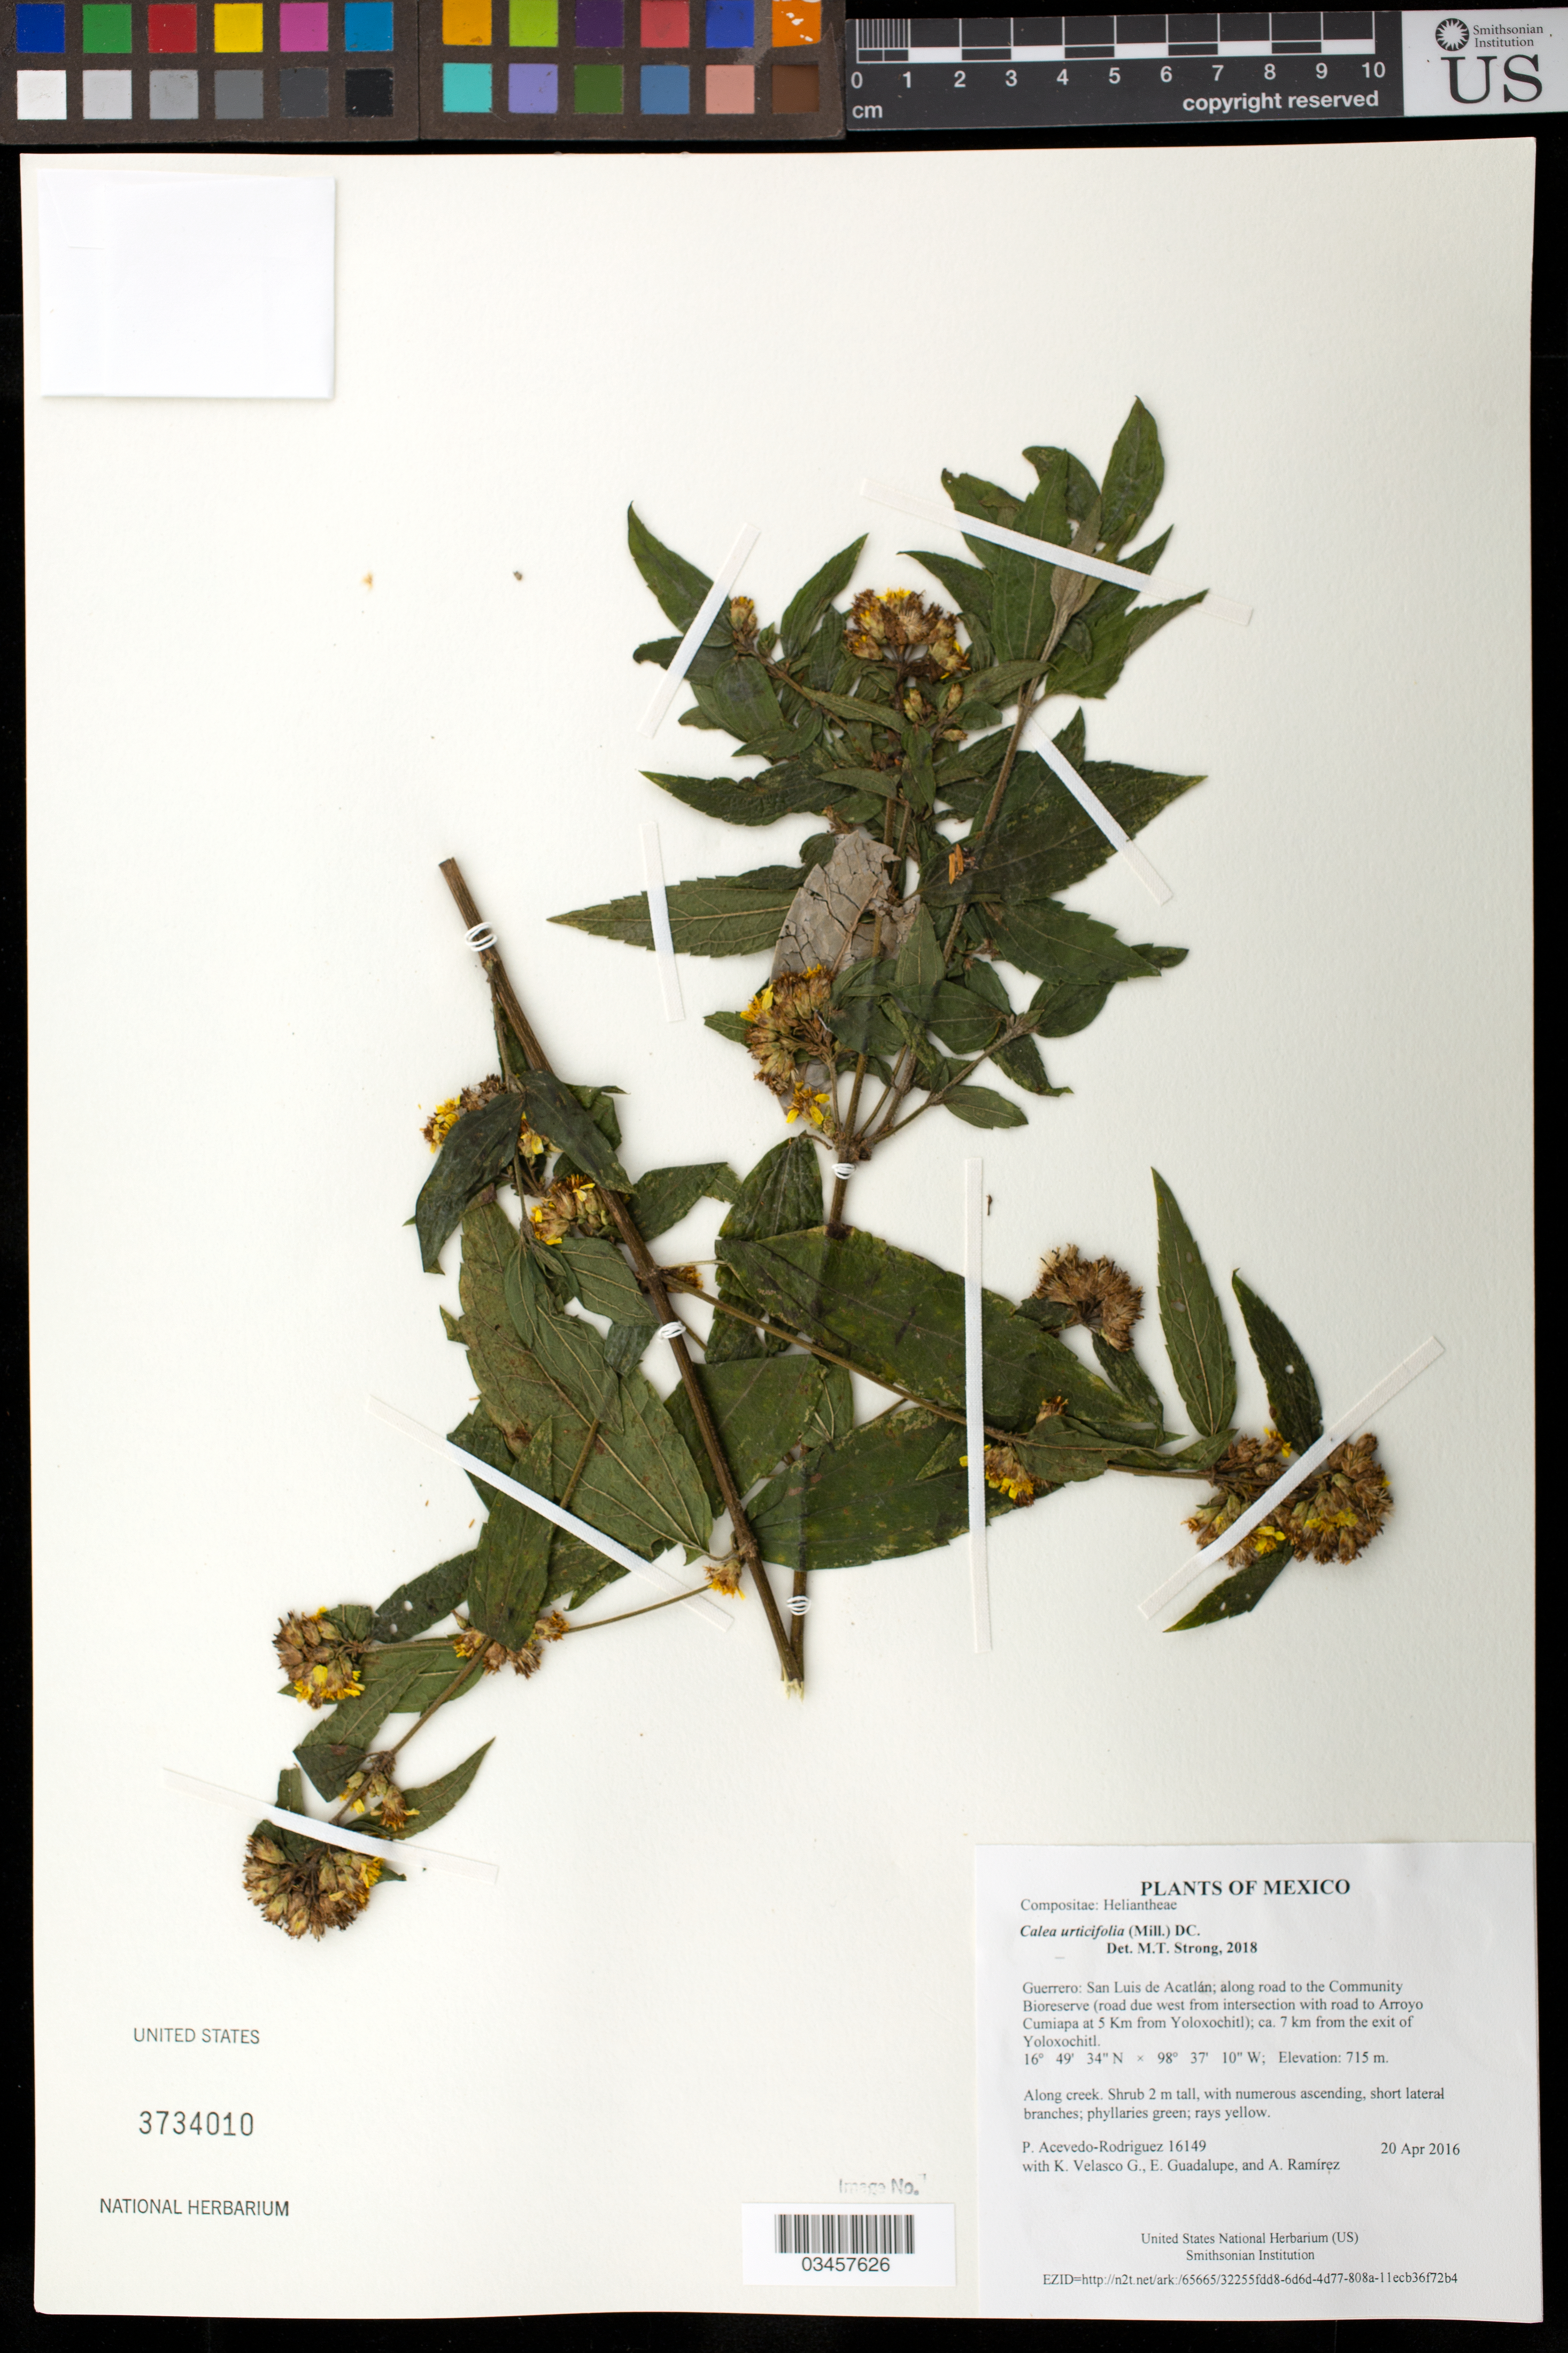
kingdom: Plantae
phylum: Tracheophyta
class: Magnoliopsida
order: Asterales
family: Asteraceae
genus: Calea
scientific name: Calea urticifolia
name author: (Mill.) DC.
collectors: P. Acevedo-Rodr., K. Velasco G., E. Guadalupe & A. Ramírez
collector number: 16149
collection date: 2016-04-20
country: Mexico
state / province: Guerrero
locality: San Luis de Acatlán; along road to the Community Bioreserve (rd due west from intersection with rd to Arroyo Cumiapa at 5 Km from Yoloxochitl); ca. 7 km from the exit of Yoloxochitl.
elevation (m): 715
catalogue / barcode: US 3734010